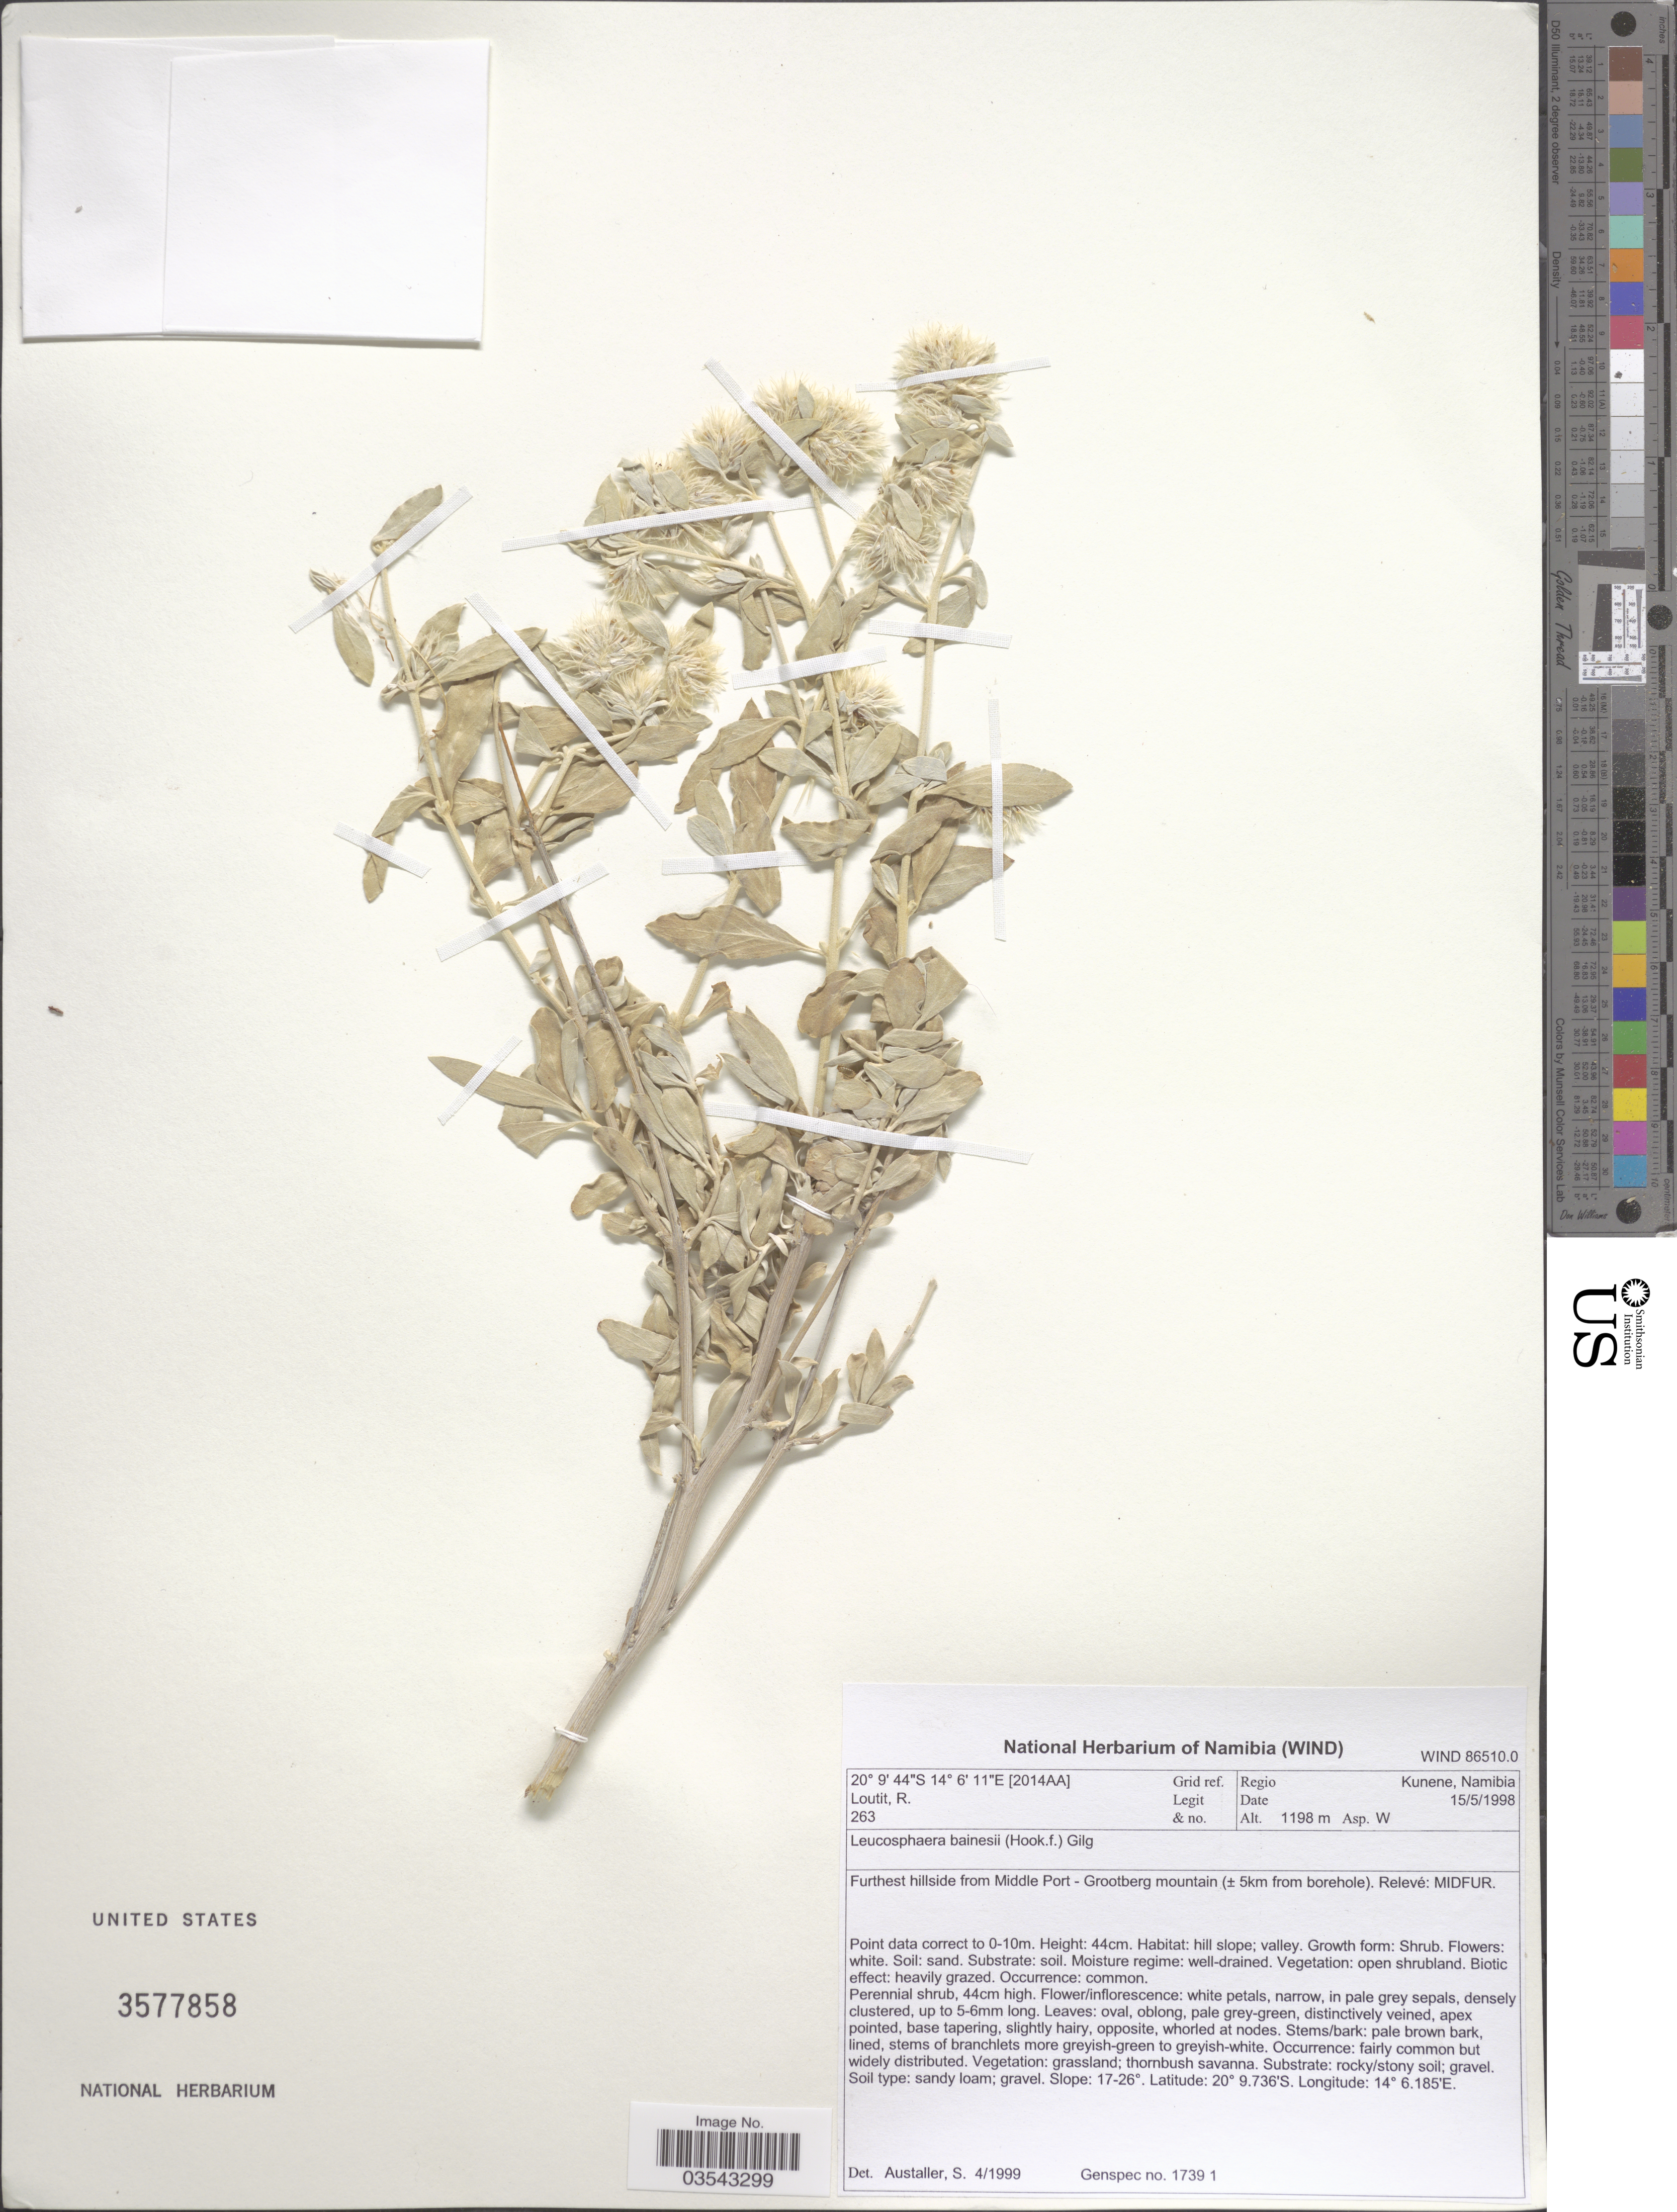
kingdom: Plantae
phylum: Tracheophyta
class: Magnoliopsida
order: Caryophyllales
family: Amaranthaceae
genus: Leucosphaera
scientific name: Leucosphaera bainesii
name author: Gilg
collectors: R. Loutit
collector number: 263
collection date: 1998-05-15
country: Namibia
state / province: Kunene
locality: Regio Kunene. Grid ref. [2014AA]. Furthest hillside from Middle Port - Grootberg mountain (±5km from borehole). Relevé: MIDFUR.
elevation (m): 1198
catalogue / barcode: US 3577858